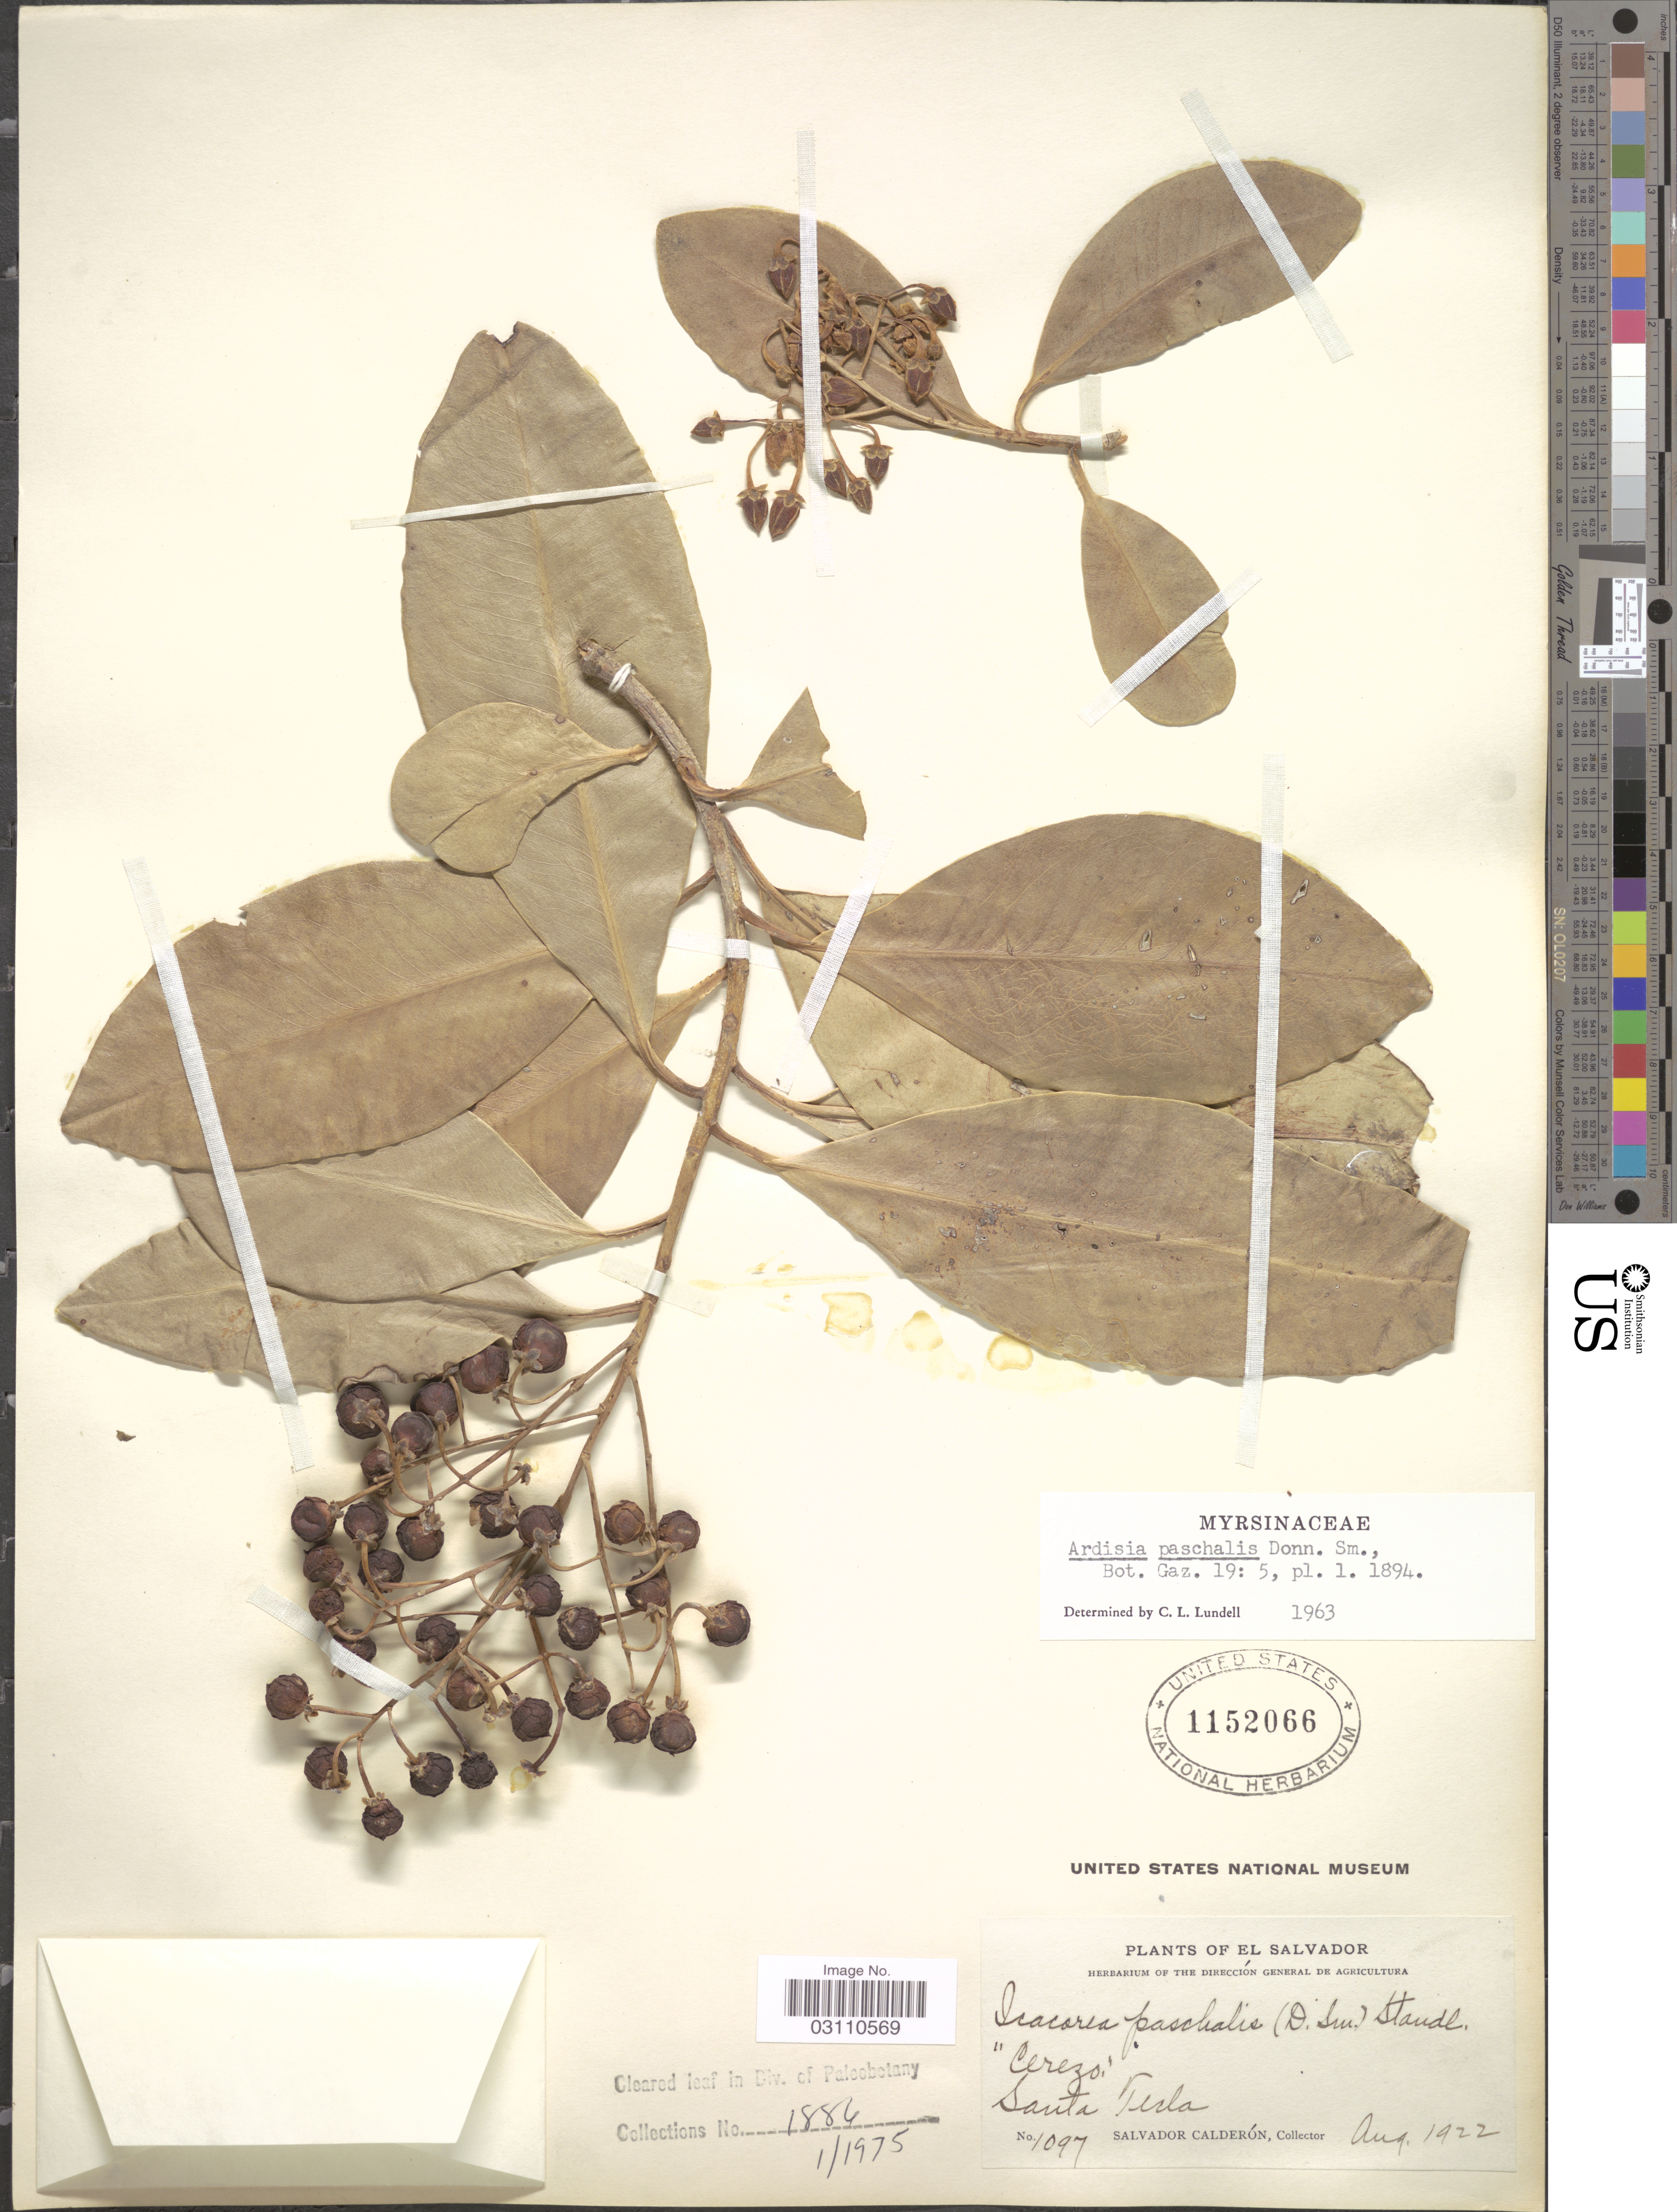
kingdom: Plantae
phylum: Tracheophyta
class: Magnoliopsida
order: Ericales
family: Primulaceae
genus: Ardisia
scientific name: Ardisia paschalis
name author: Donn. Sm.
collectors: S. Calderón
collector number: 1097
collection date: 1922-08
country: El Salvador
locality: Santa Tecla.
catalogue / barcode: US 1152066